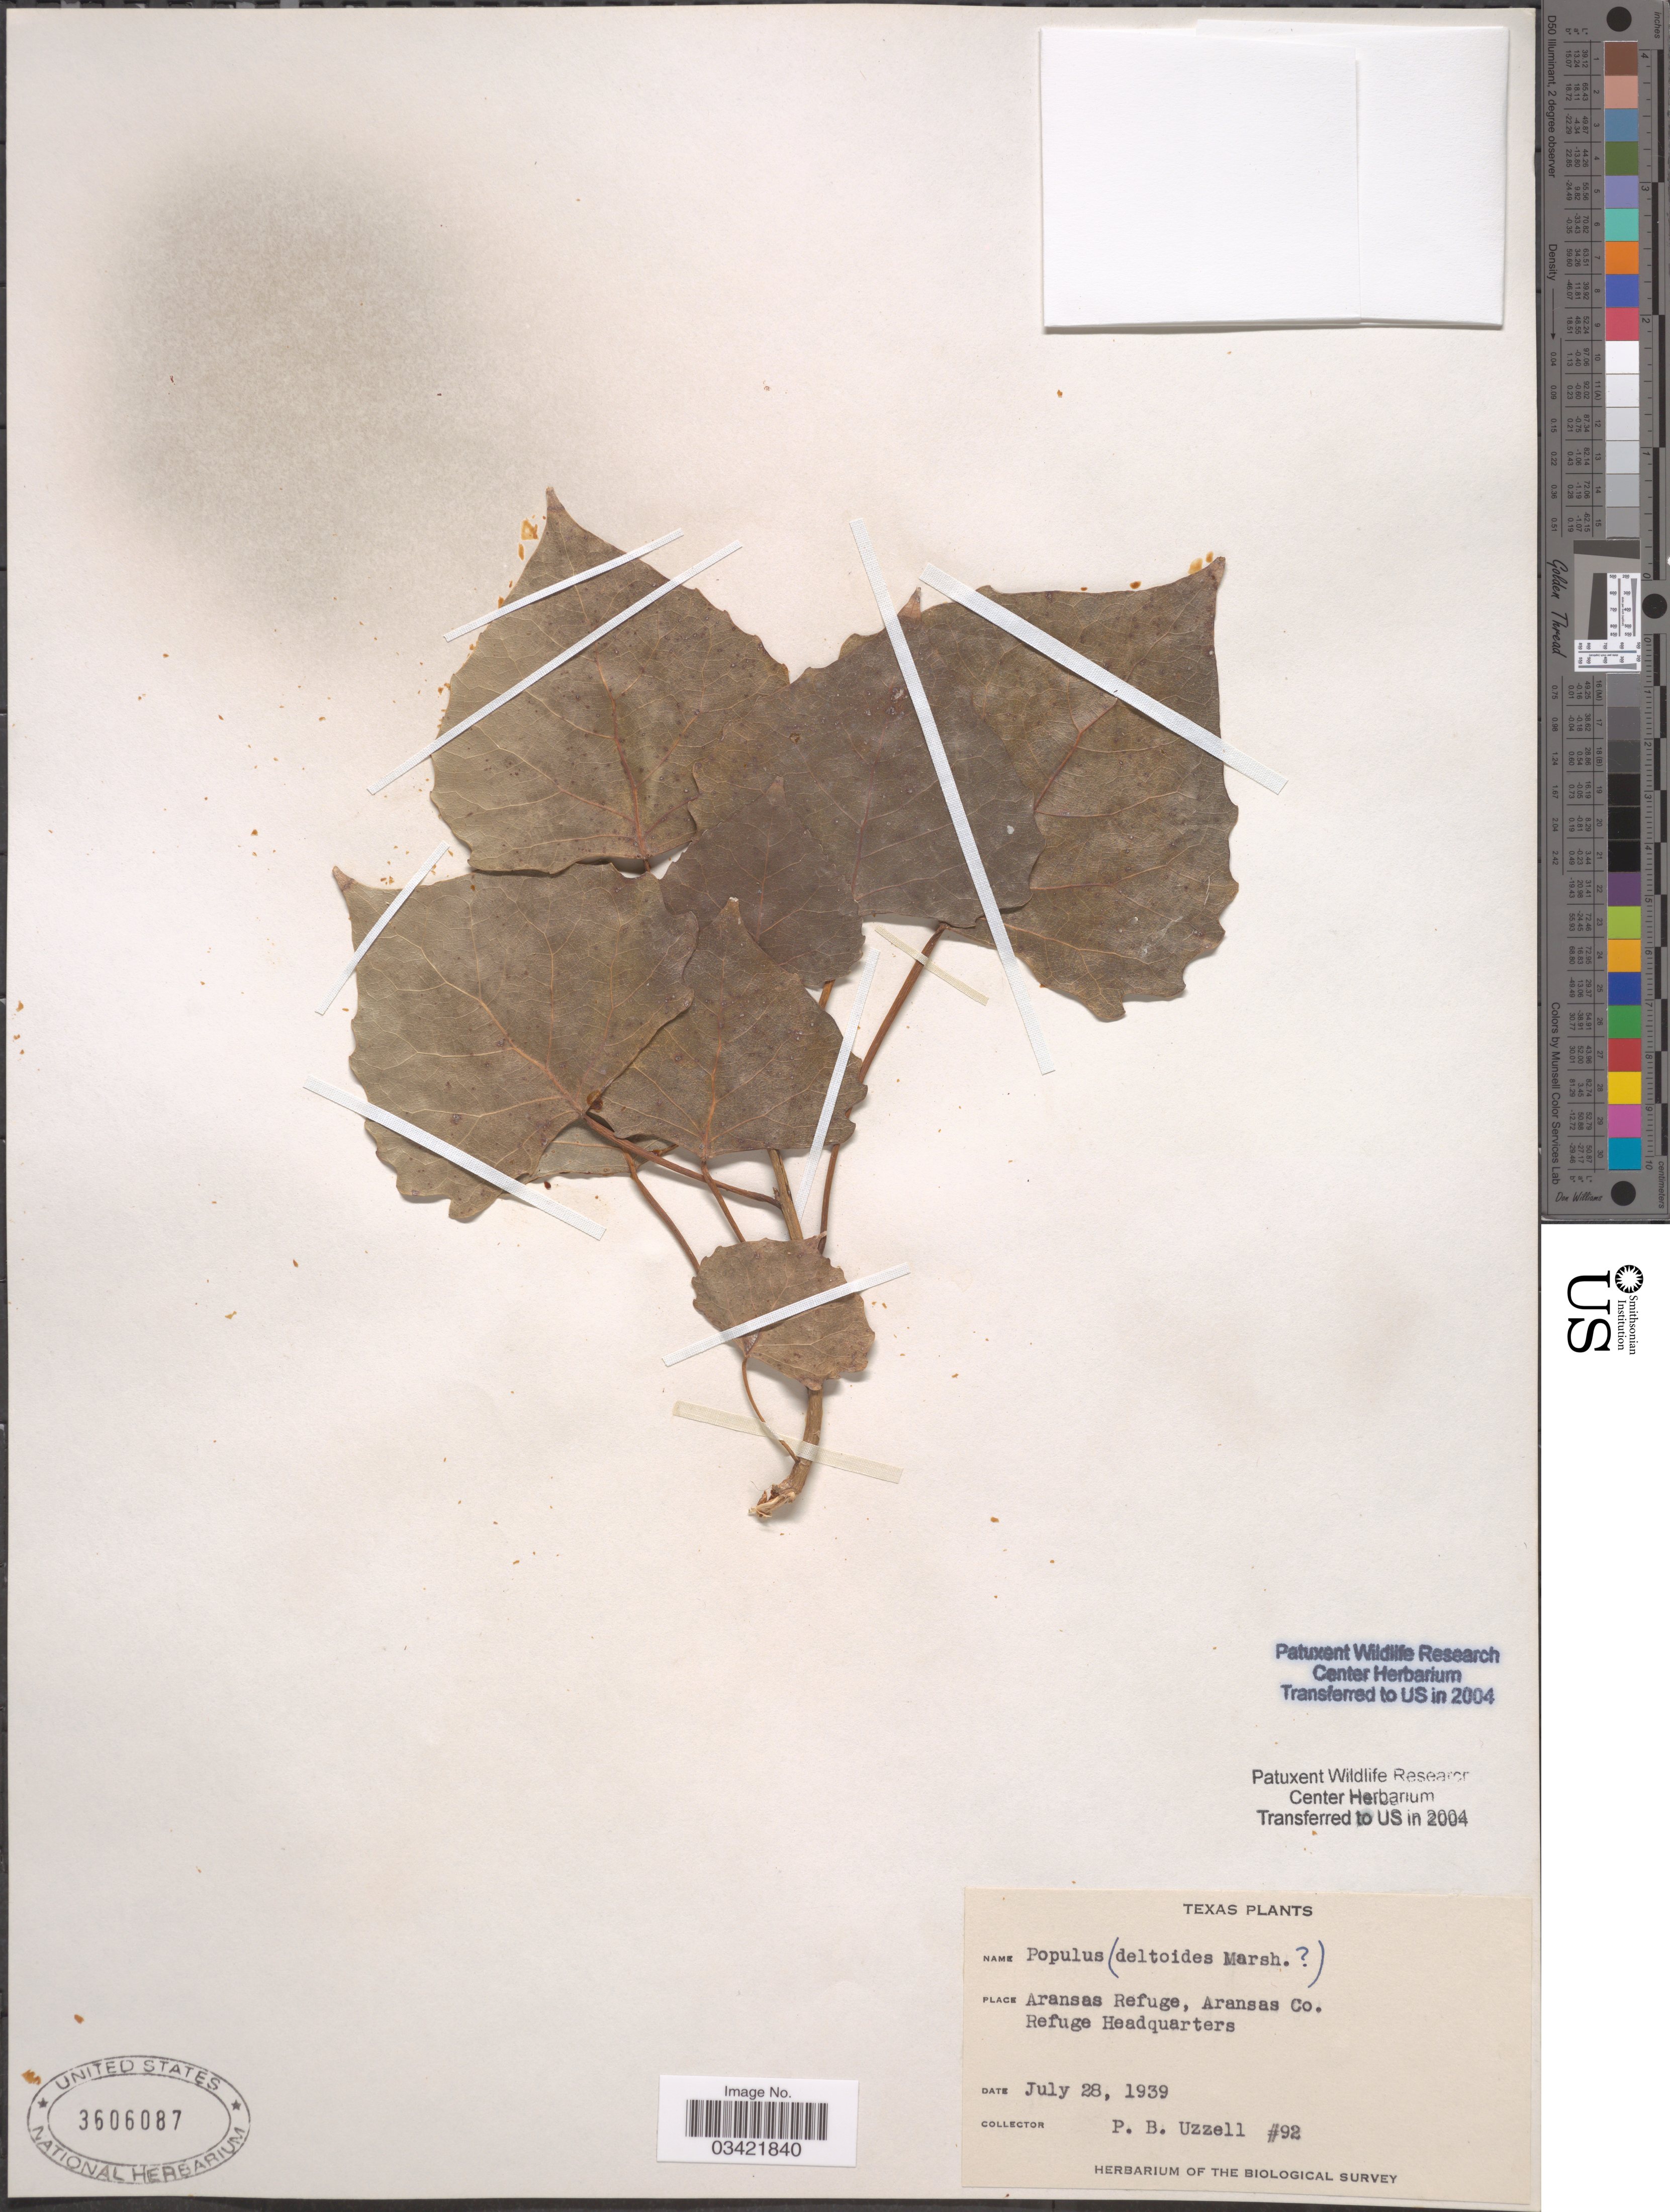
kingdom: Plantae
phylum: Tracheophyta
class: Magnoliopsida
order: Malpighiales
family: Salicaceae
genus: Populus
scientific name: Populus deltoides subsp. deltoides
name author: W. Bartram ex Marshall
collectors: P. Uzzell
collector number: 92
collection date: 1939-07-28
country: United States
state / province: Texas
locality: Aransas Refuge, Aransas Co. Refuge Headquarters.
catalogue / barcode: US 3606087